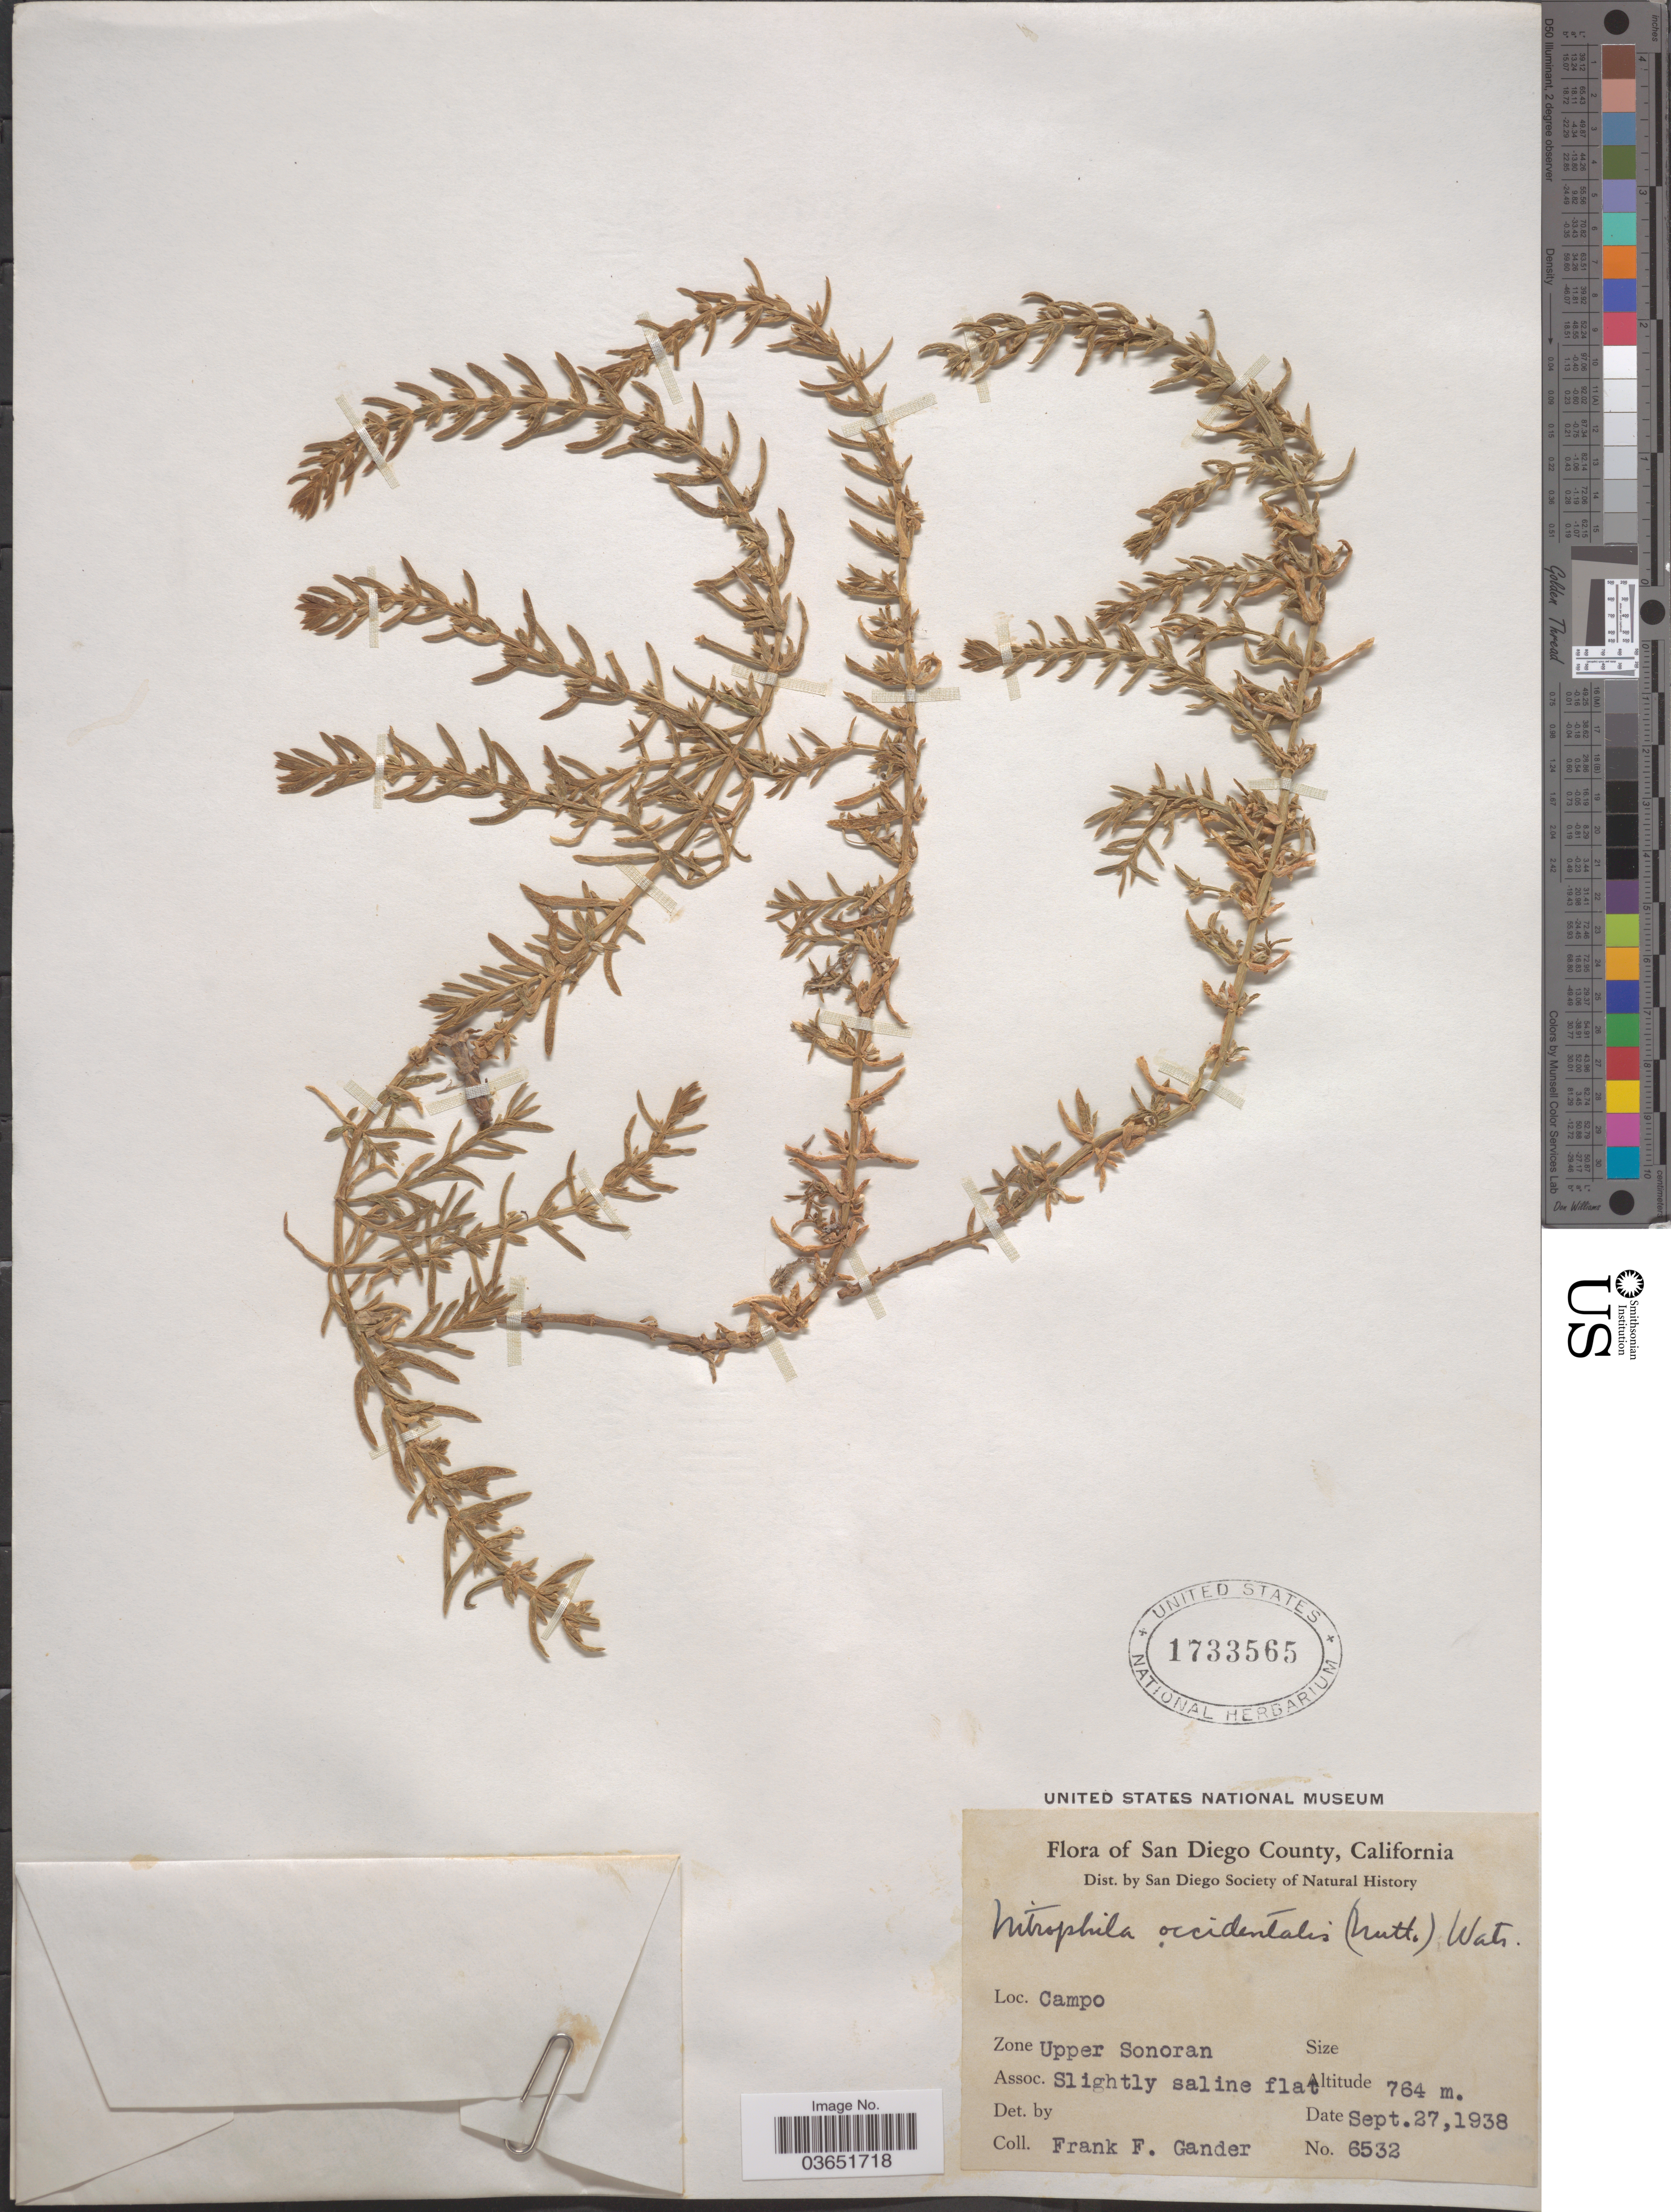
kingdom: Plantae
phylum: Tracheophyta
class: Magnoliopsida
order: Caryophyllales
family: Amaranthaceae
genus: Nitrophila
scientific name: Nitrophila occidentalis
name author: (Moq.) S. Watson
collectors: F. Gander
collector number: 6532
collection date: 1938-09-27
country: United States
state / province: California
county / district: San Diego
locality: San Diego County. Campo Zone Upper Sonoran.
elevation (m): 764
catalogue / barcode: US 1733565